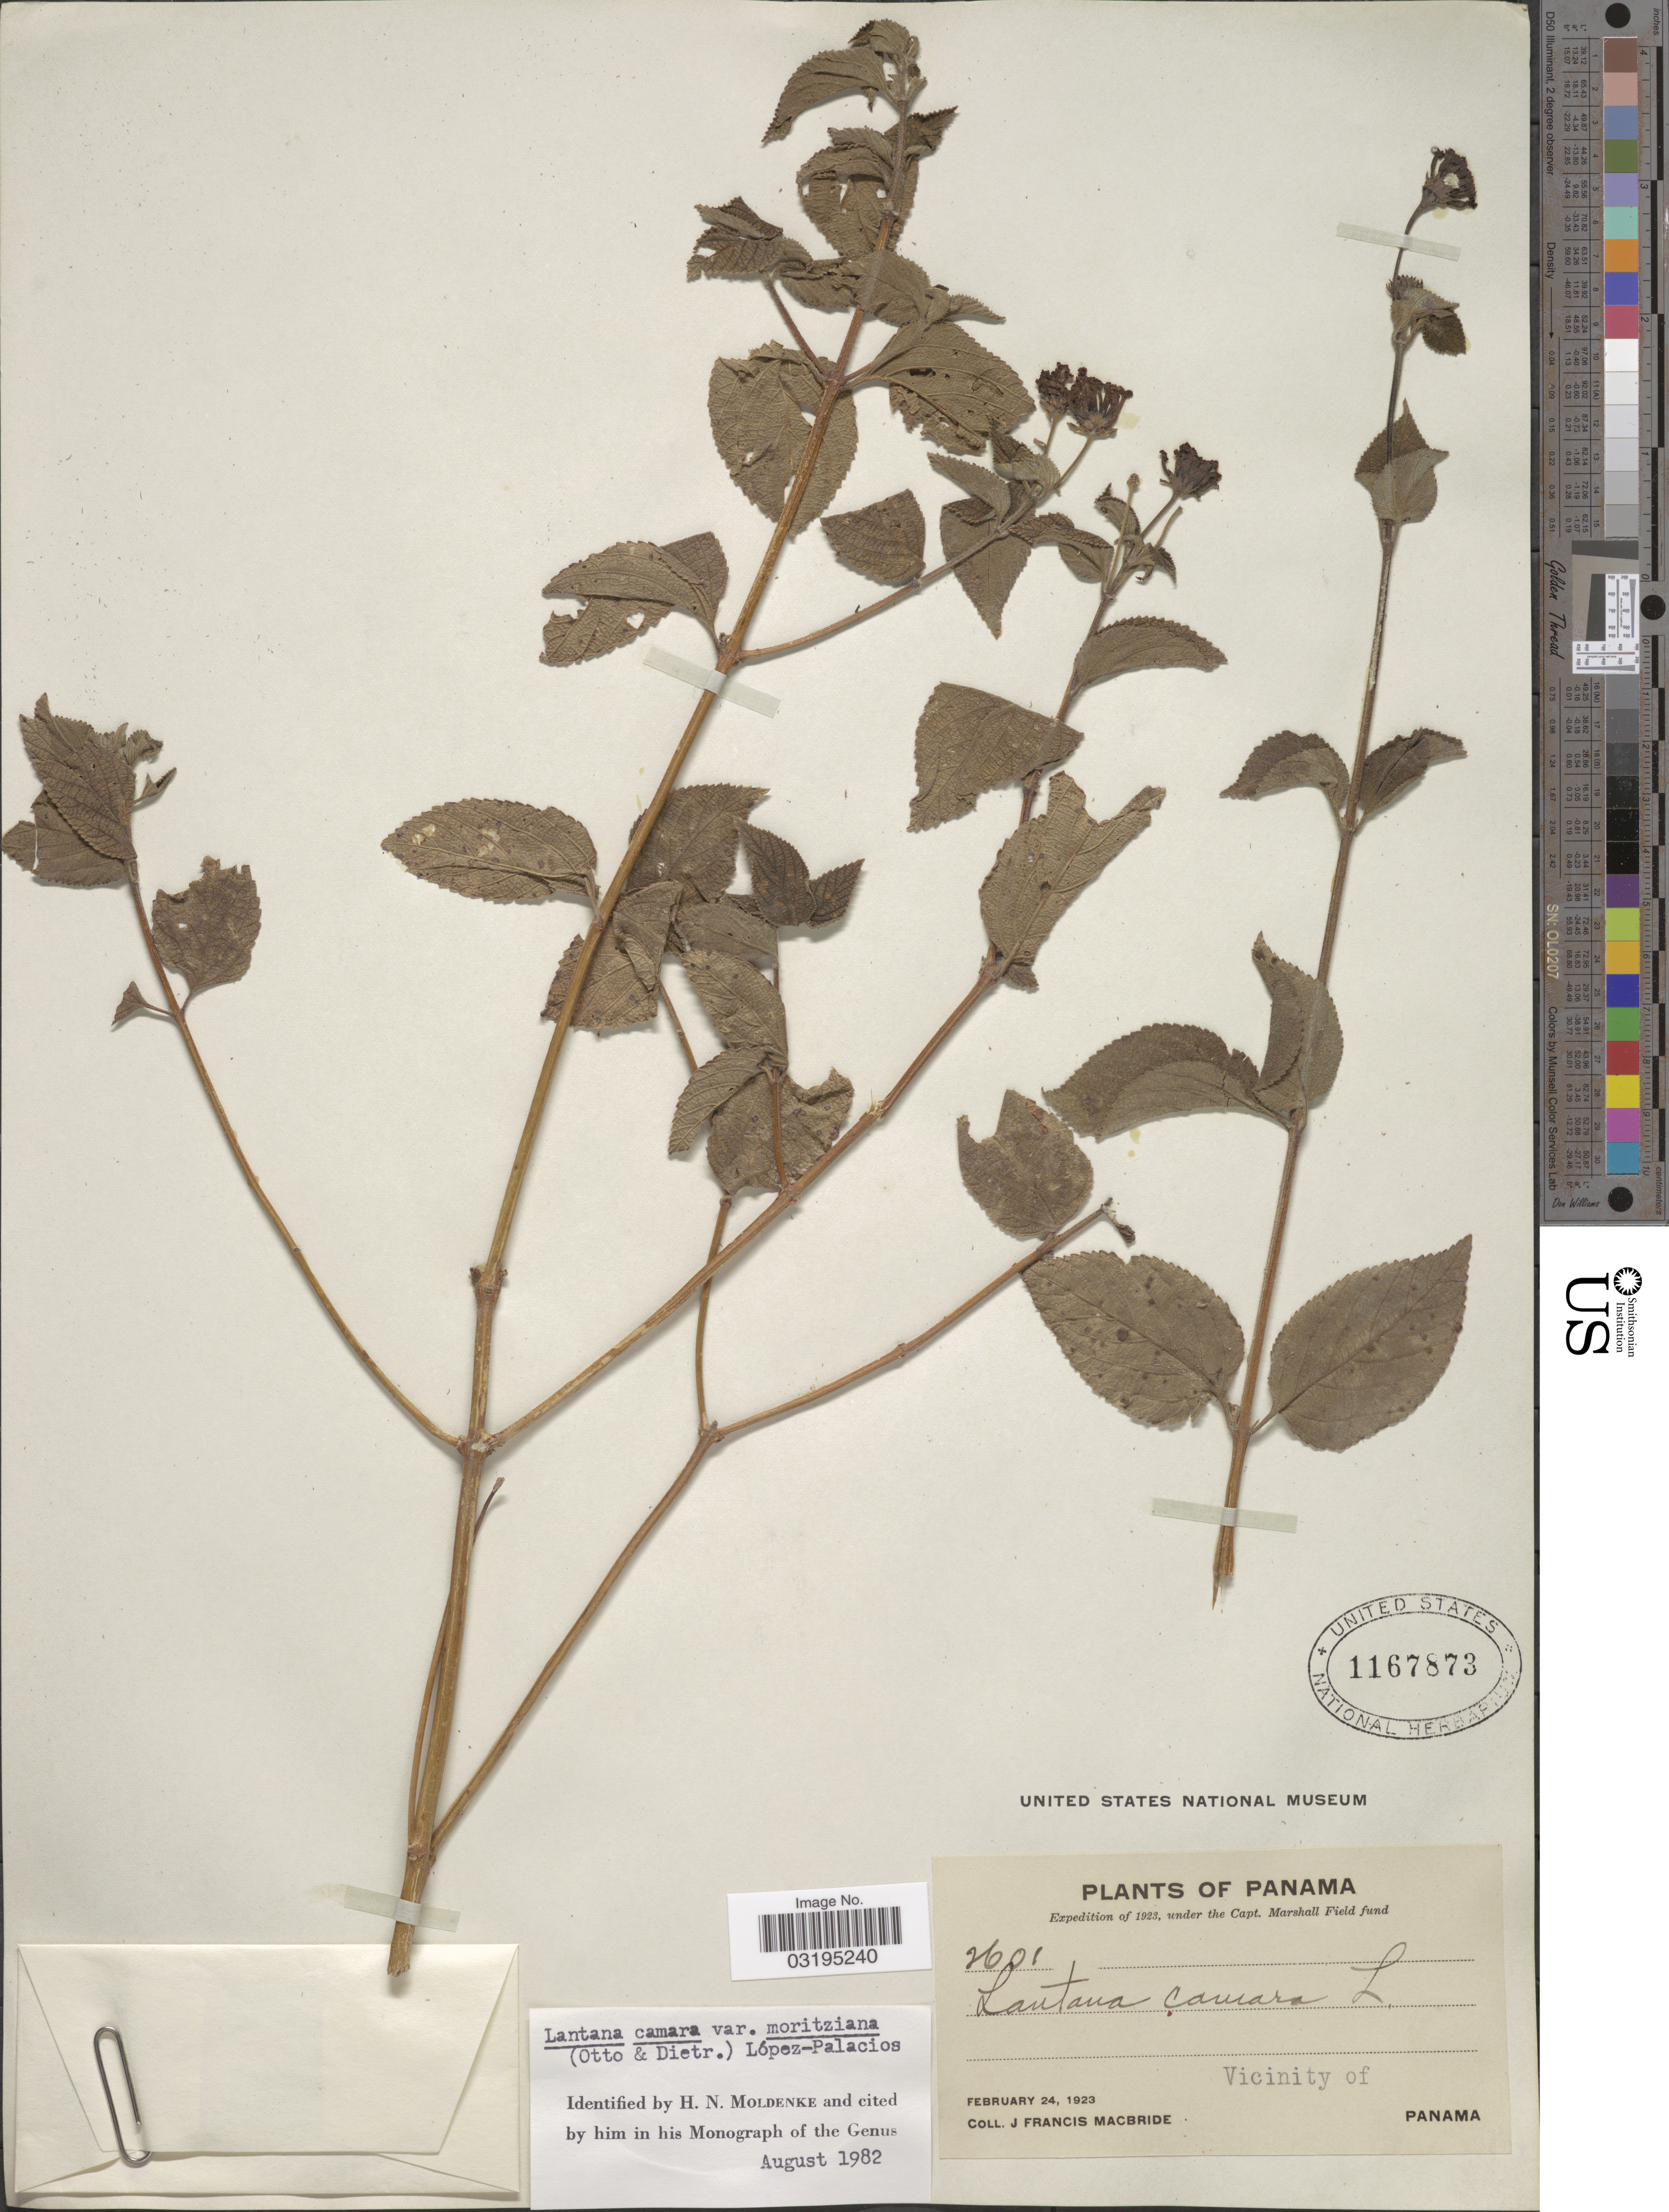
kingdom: Plantae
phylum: Tracheophyta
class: Magnoliopsida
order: Lamiales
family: Verbenaceae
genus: Lantana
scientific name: Lantana camara var. moritziana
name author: (Otto & A. Dietr.) López-Pal.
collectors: J. F. Macbride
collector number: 2601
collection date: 1923-02-24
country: Panama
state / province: Panamá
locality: Vicinity of Panama.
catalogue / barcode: US 1167873